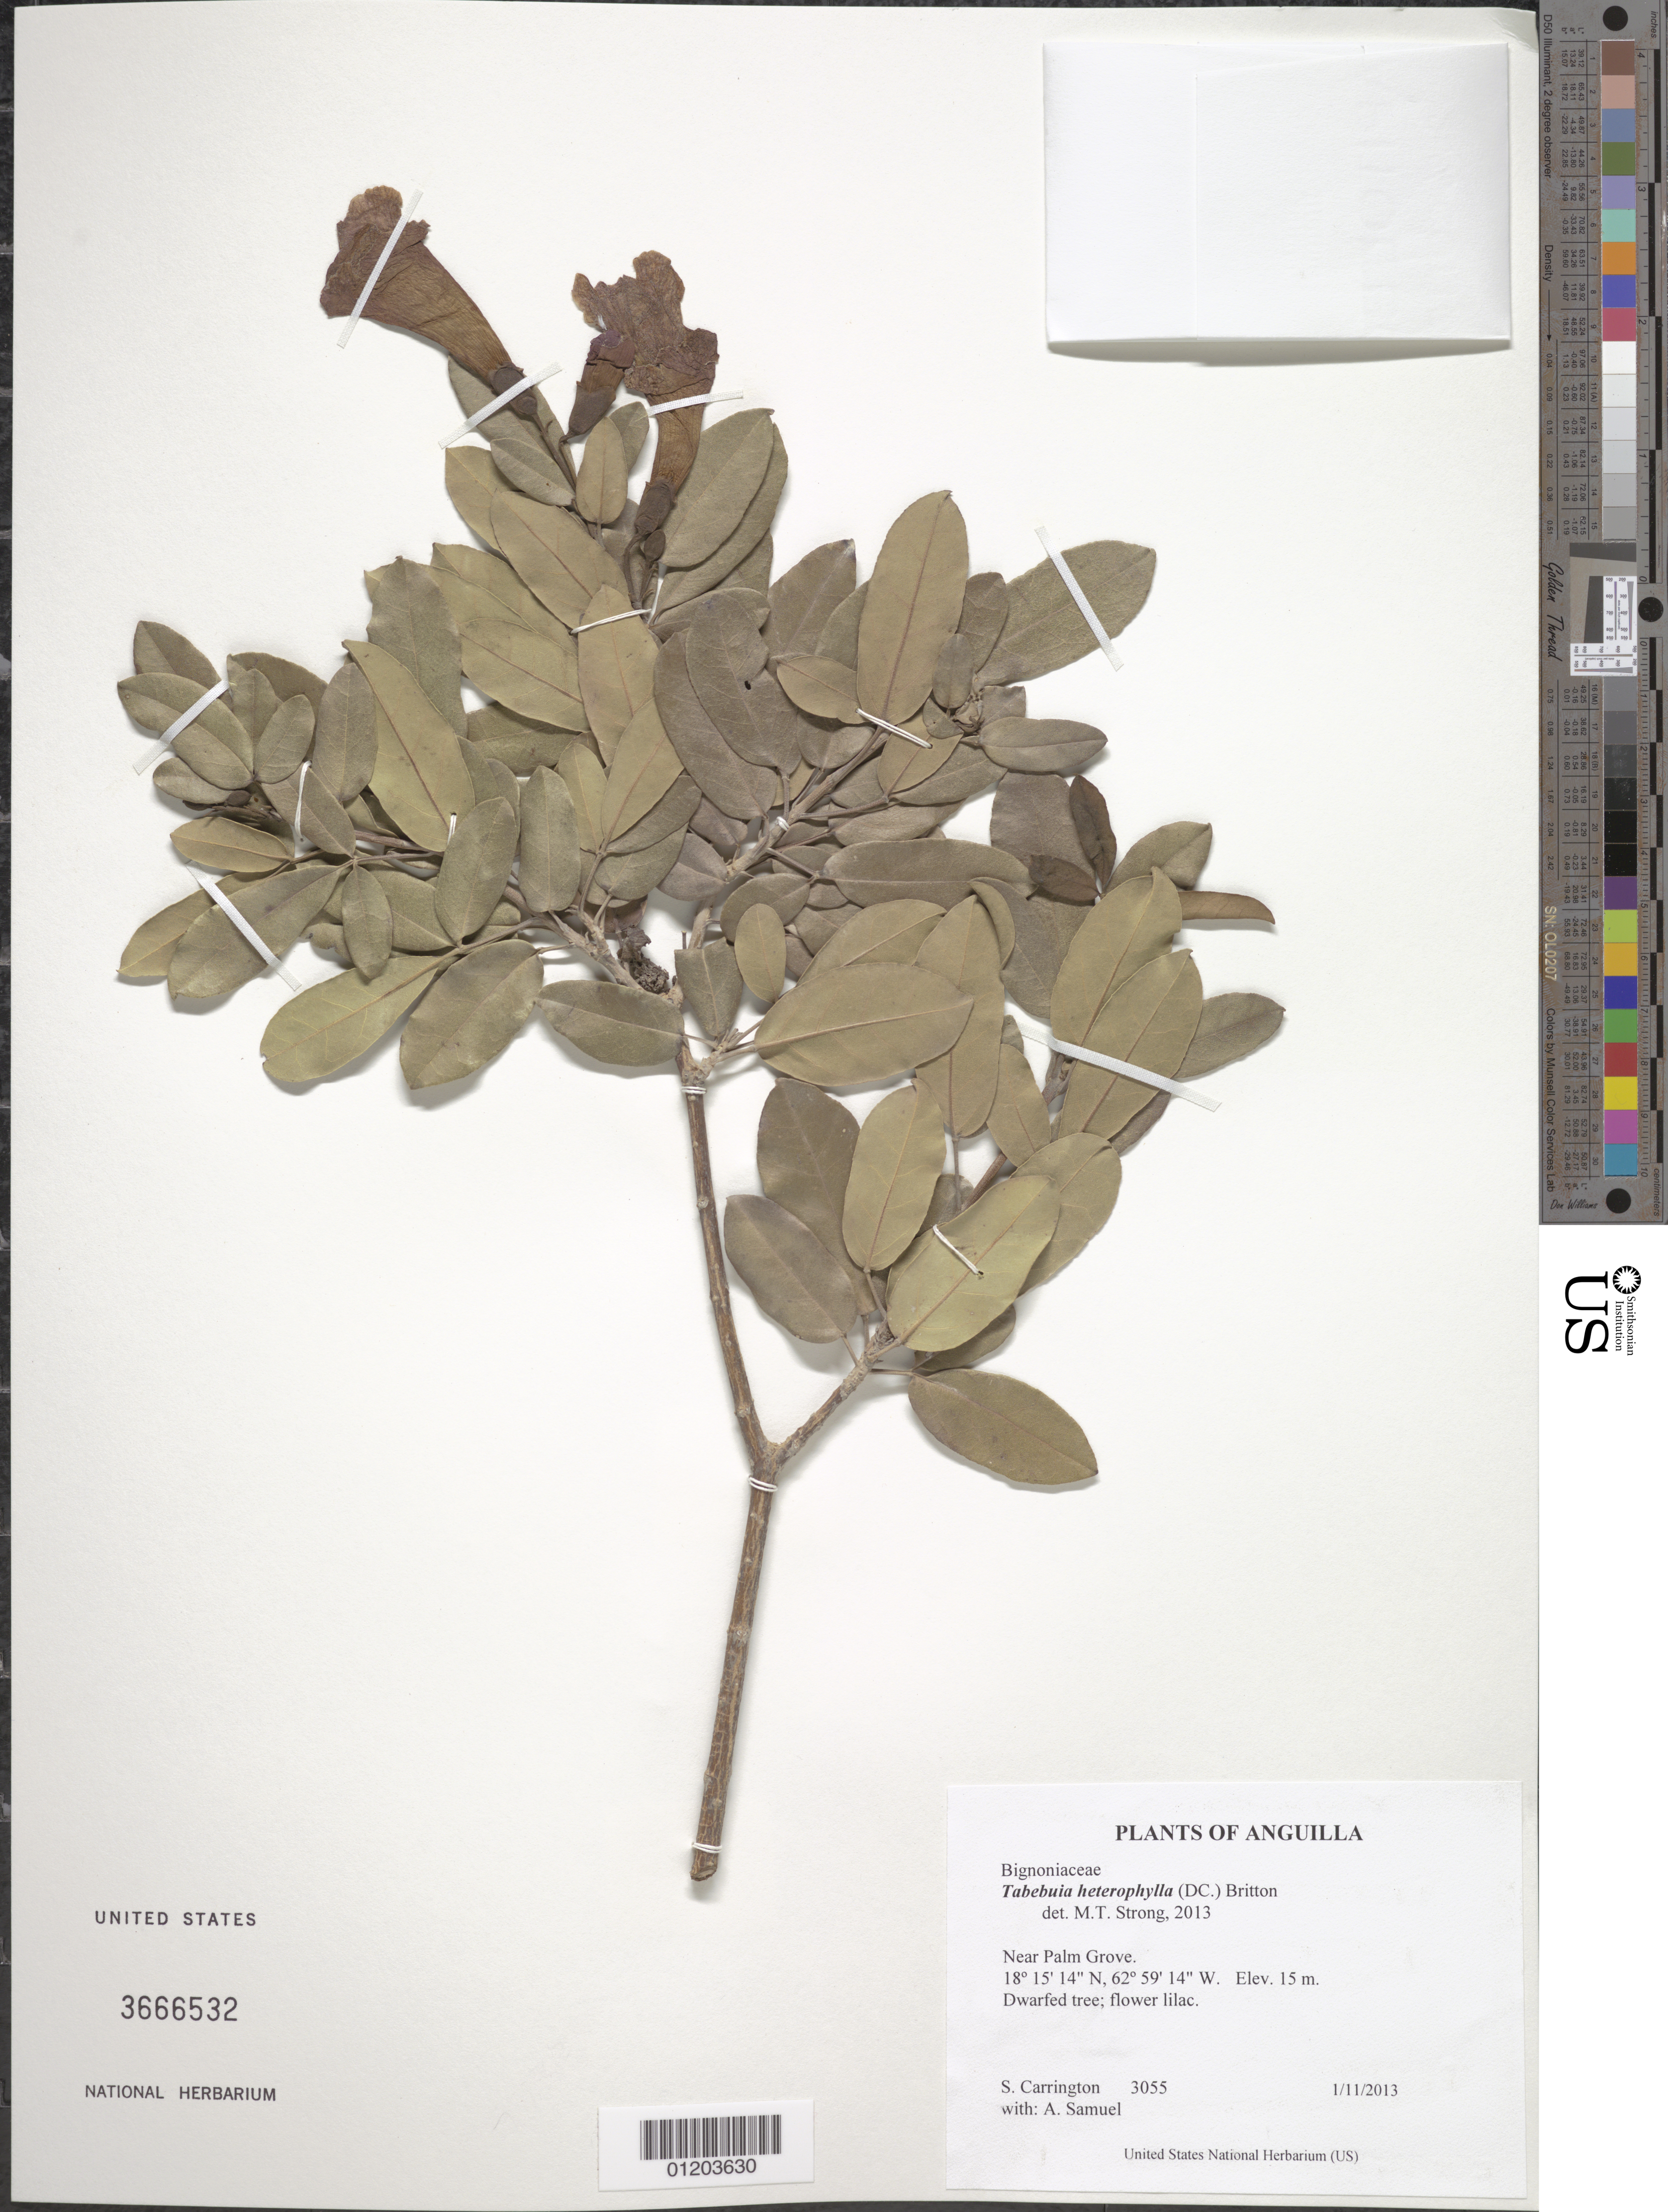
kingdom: Plantae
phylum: Tracheophyta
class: Magnoliopsida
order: Lamiales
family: Bignoniaceae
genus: Tabebuia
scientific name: Tabebuia heterophylla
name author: (DC.) Britton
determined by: Strong, M. T., (US), Smithsonian Institution - National Museum of Natural History (UNITED STATES)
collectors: C. M. S. Carrington & A. Samuel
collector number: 3055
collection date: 2013-01-11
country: Anguilla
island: Anguilla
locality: Palm Grove, near.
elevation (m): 15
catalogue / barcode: US 3666532